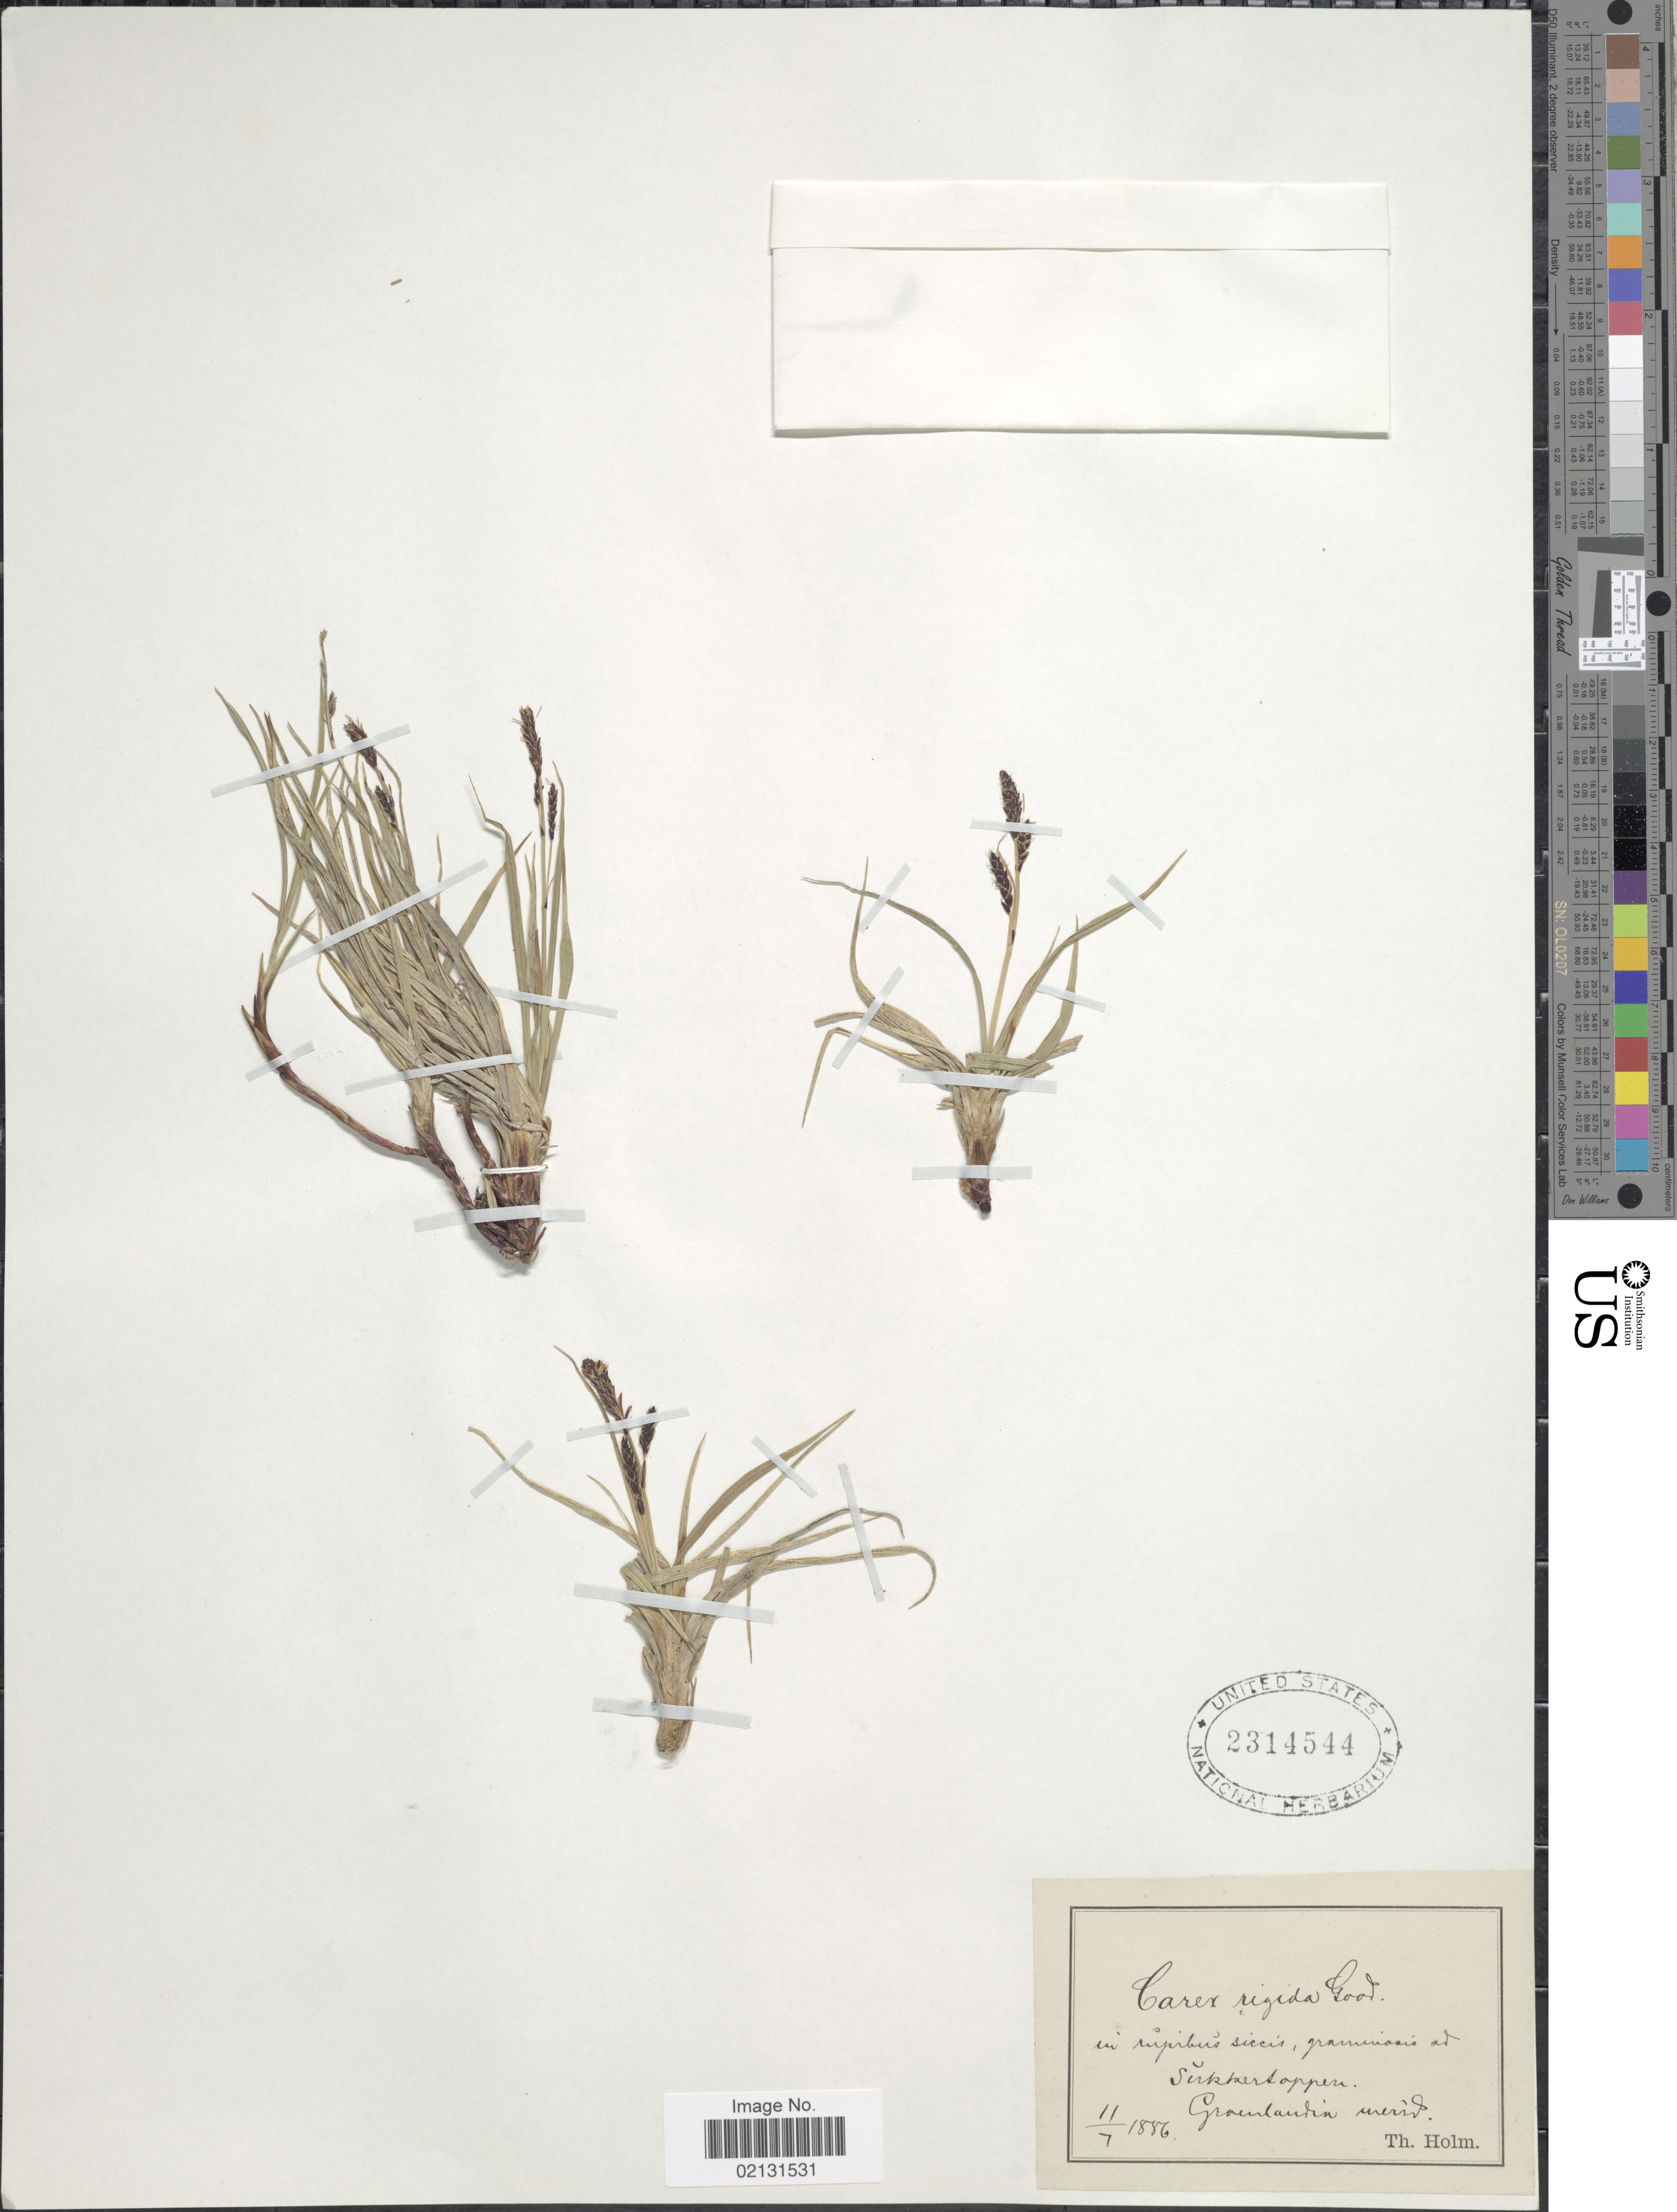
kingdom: Plantae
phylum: Tracheophyta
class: Liliopsida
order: Poales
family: Cyperaceae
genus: Carex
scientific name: Carex bigelowii subsp. bigelowii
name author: Torr. ex Schwein.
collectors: T. Holm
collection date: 1886-07-11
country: Greenland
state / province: Qeqqata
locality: In rupibus siccis, graminosis ad Sukkertoppen, Groenlandia merid.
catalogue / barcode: US 2314544